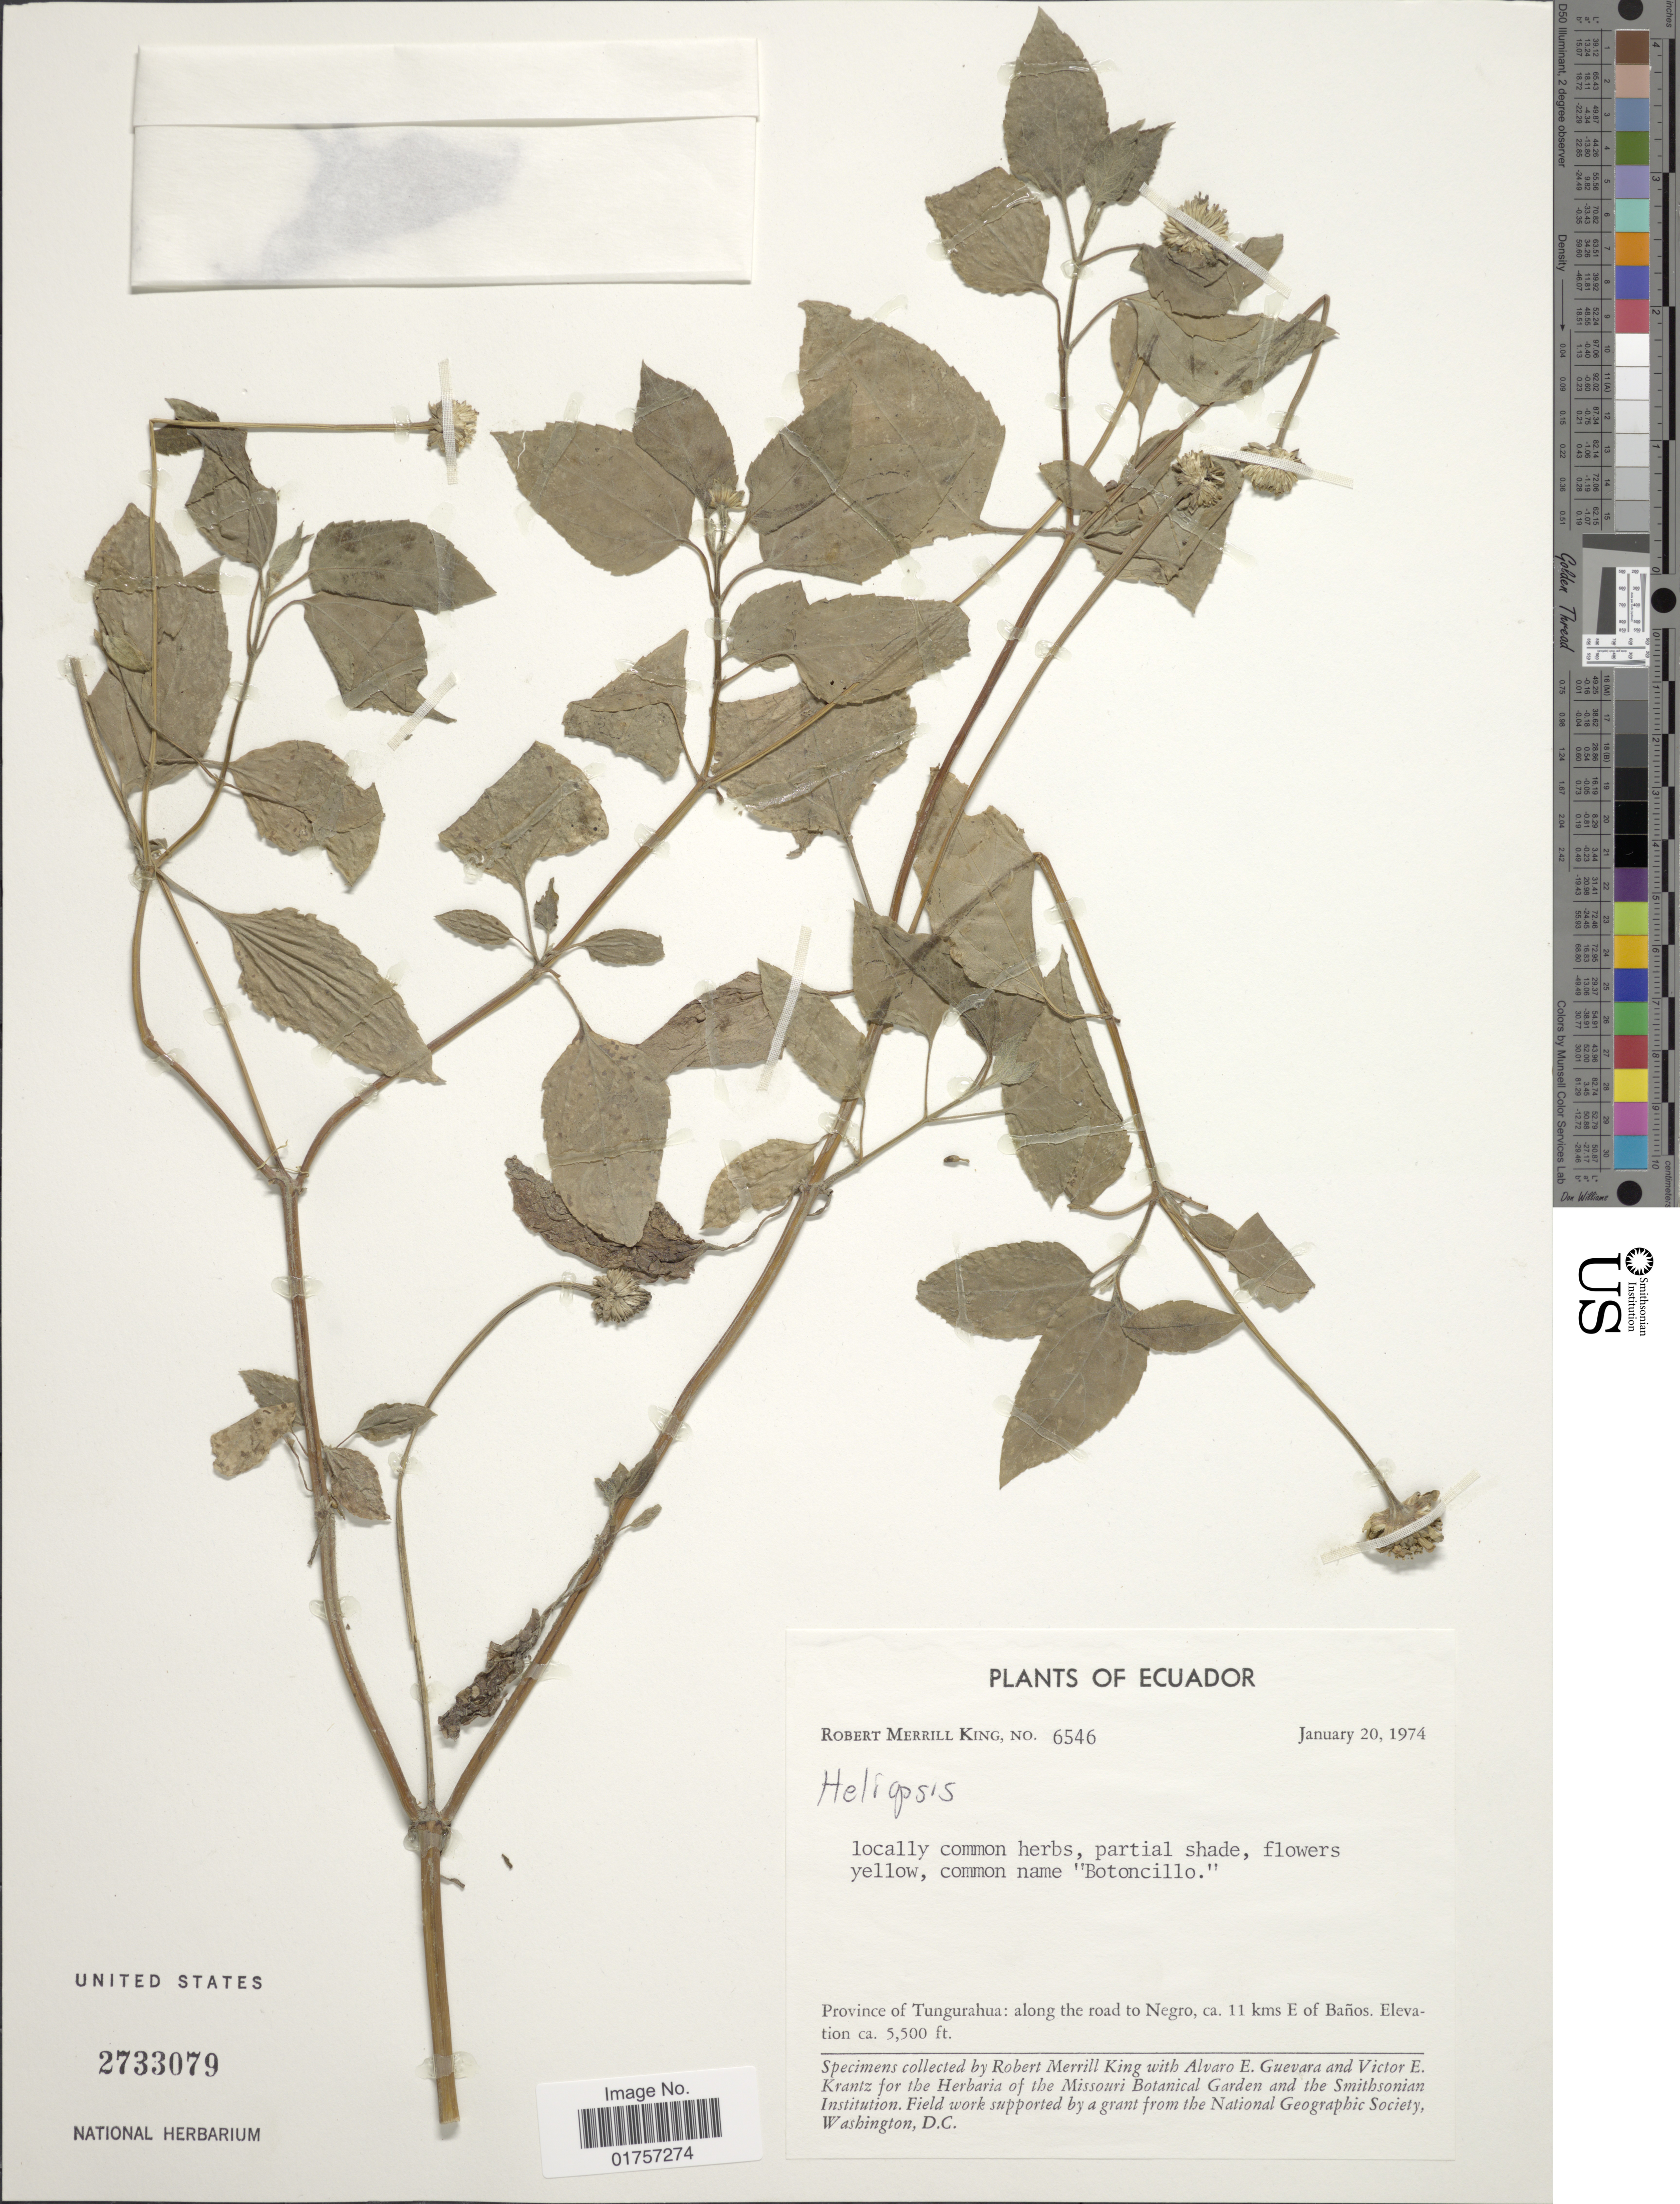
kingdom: Plantae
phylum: Tracheophyta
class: Magnoliopsida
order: Asterales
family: Asteraceae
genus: Heliopsis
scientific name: Heliopsis buphthalmoides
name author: (Jacq.) Dunal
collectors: R. M. King, A. E. Guevara & V. Krantz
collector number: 6546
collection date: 1974-01-20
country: Ecuador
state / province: Tungurahua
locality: Along the road to Negro, ca. 11 kms E of Baños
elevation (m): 1676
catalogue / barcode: US 2733079